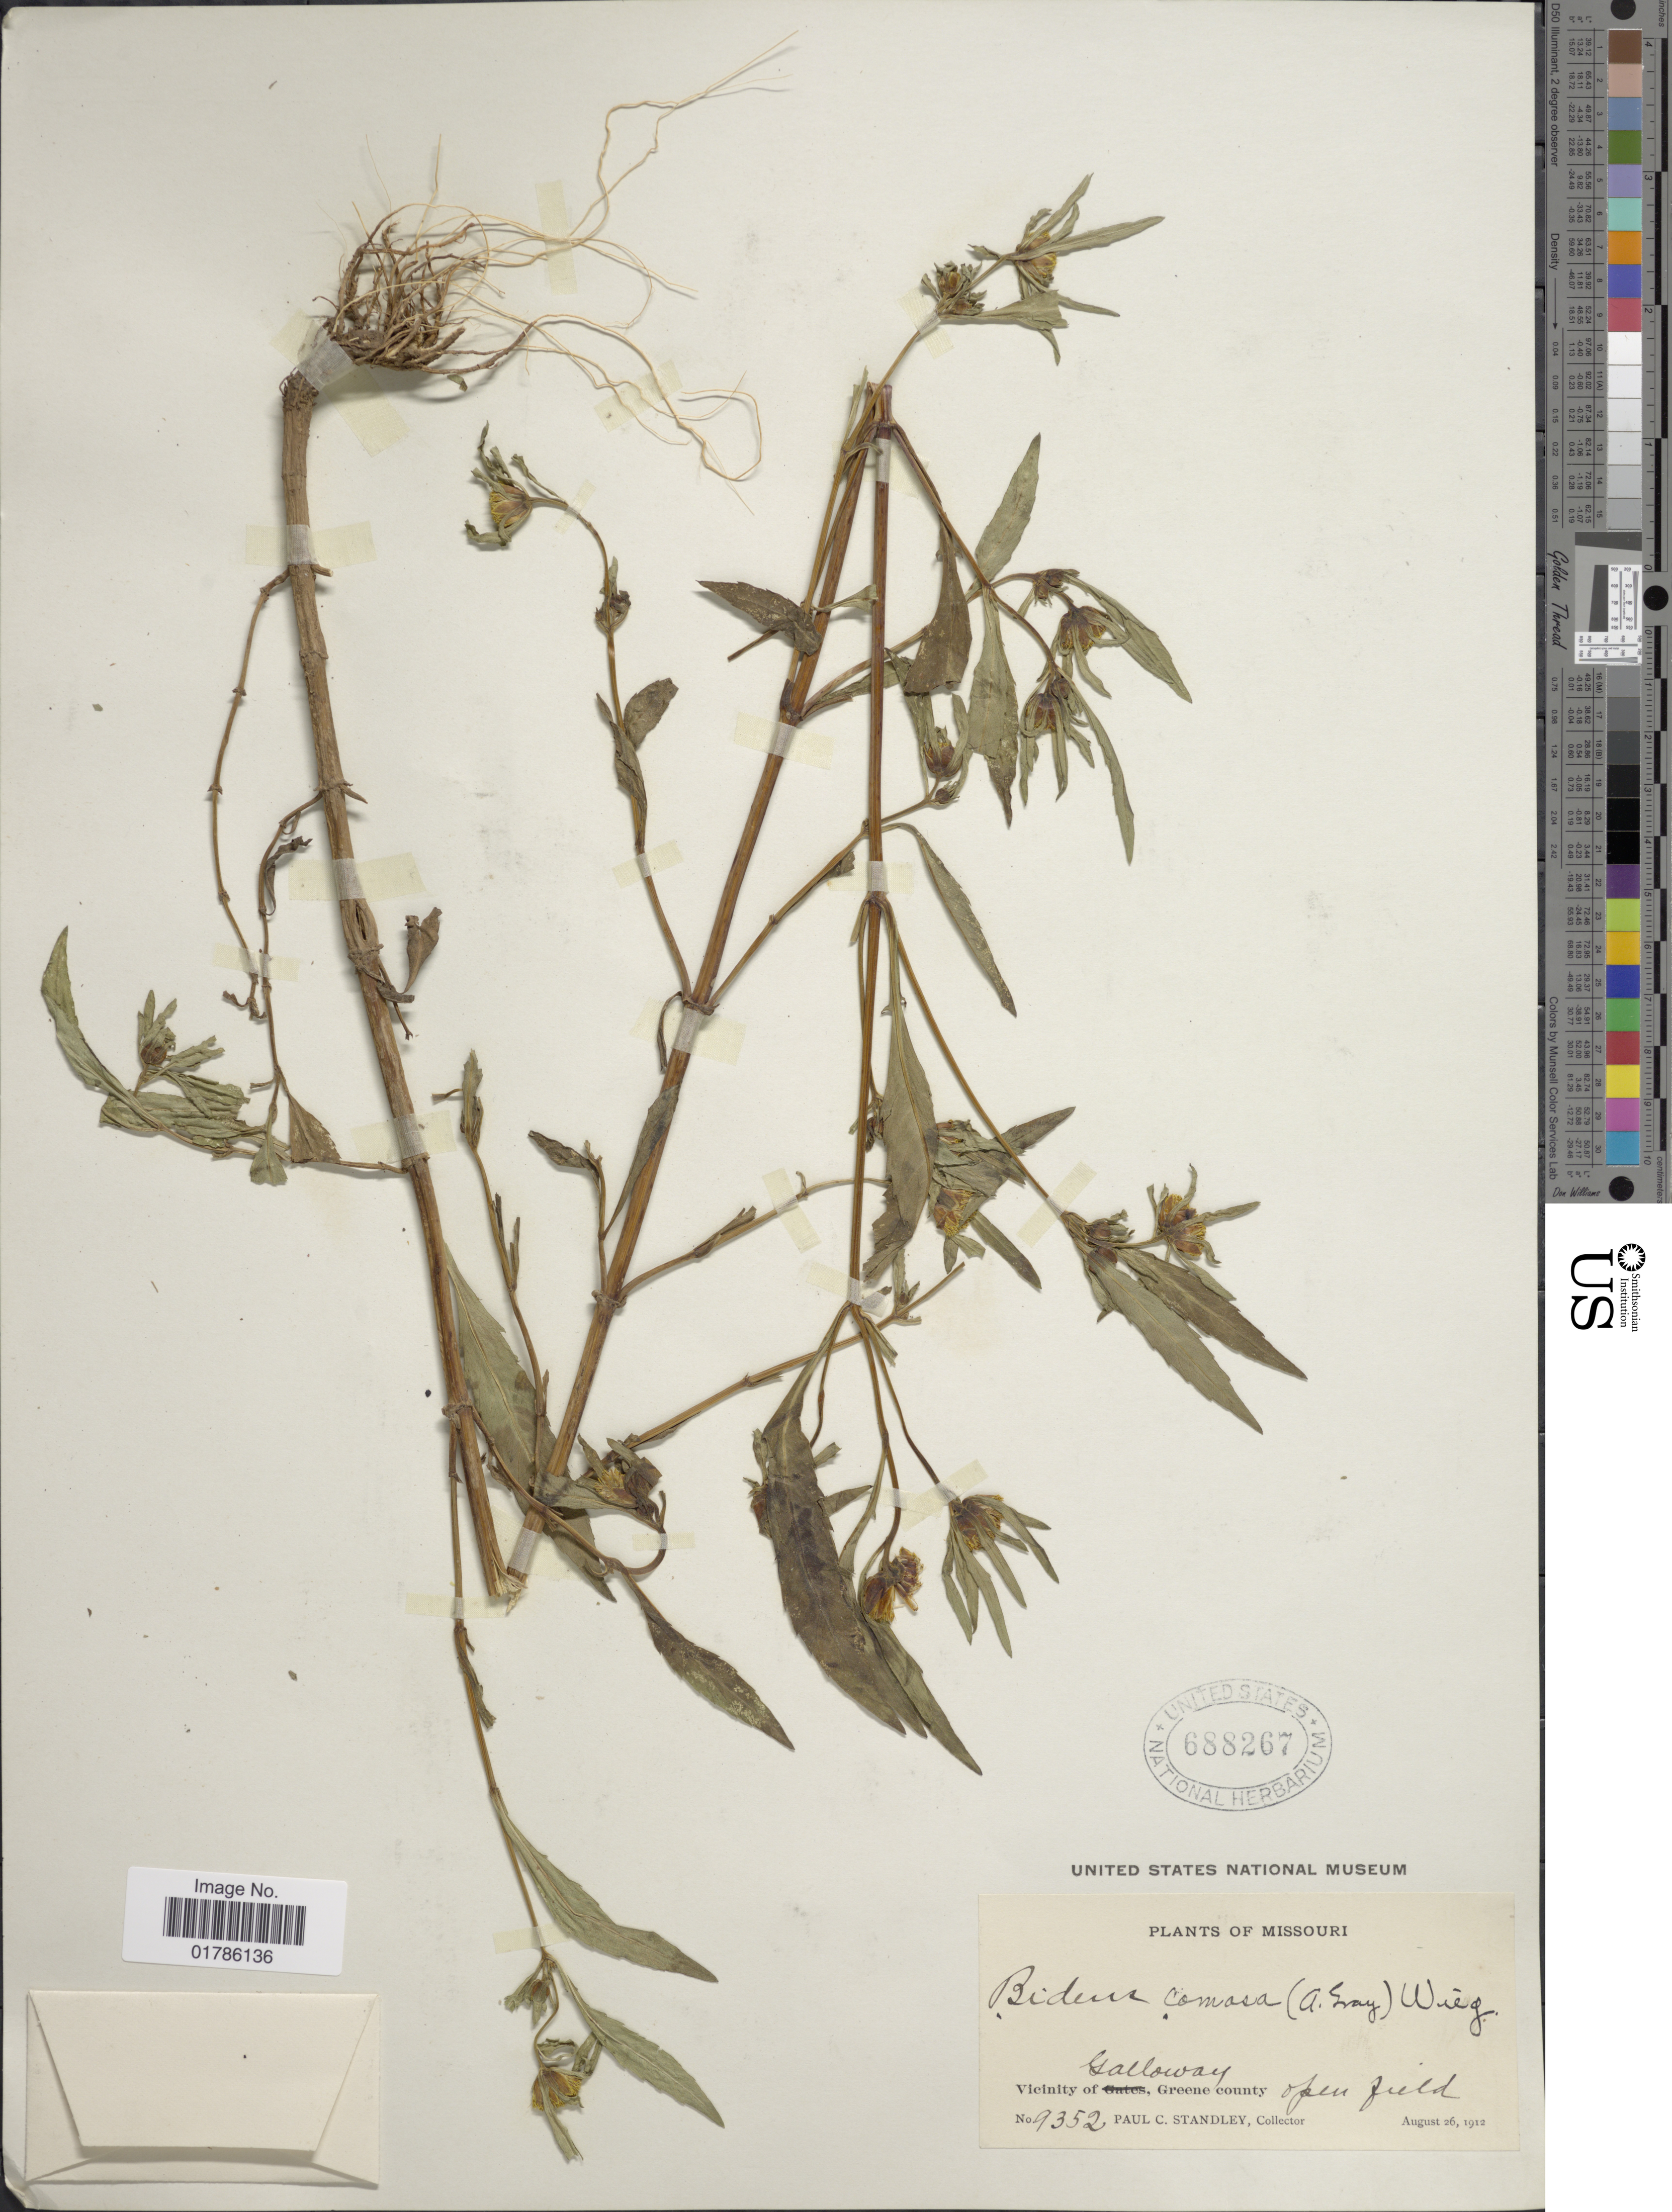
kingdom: Plantae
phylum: Tracheophyta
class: Magnoliopsida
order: Asterales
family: Asteraceae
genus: Bidens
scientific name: Bidens comosa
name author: (A. Gray) Wiegand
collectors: P. C. Standley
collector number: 9352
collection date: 1912-08-26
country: United States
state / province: Missouri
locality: Vicinity of Galloway, Greene County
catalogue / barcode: US 688267